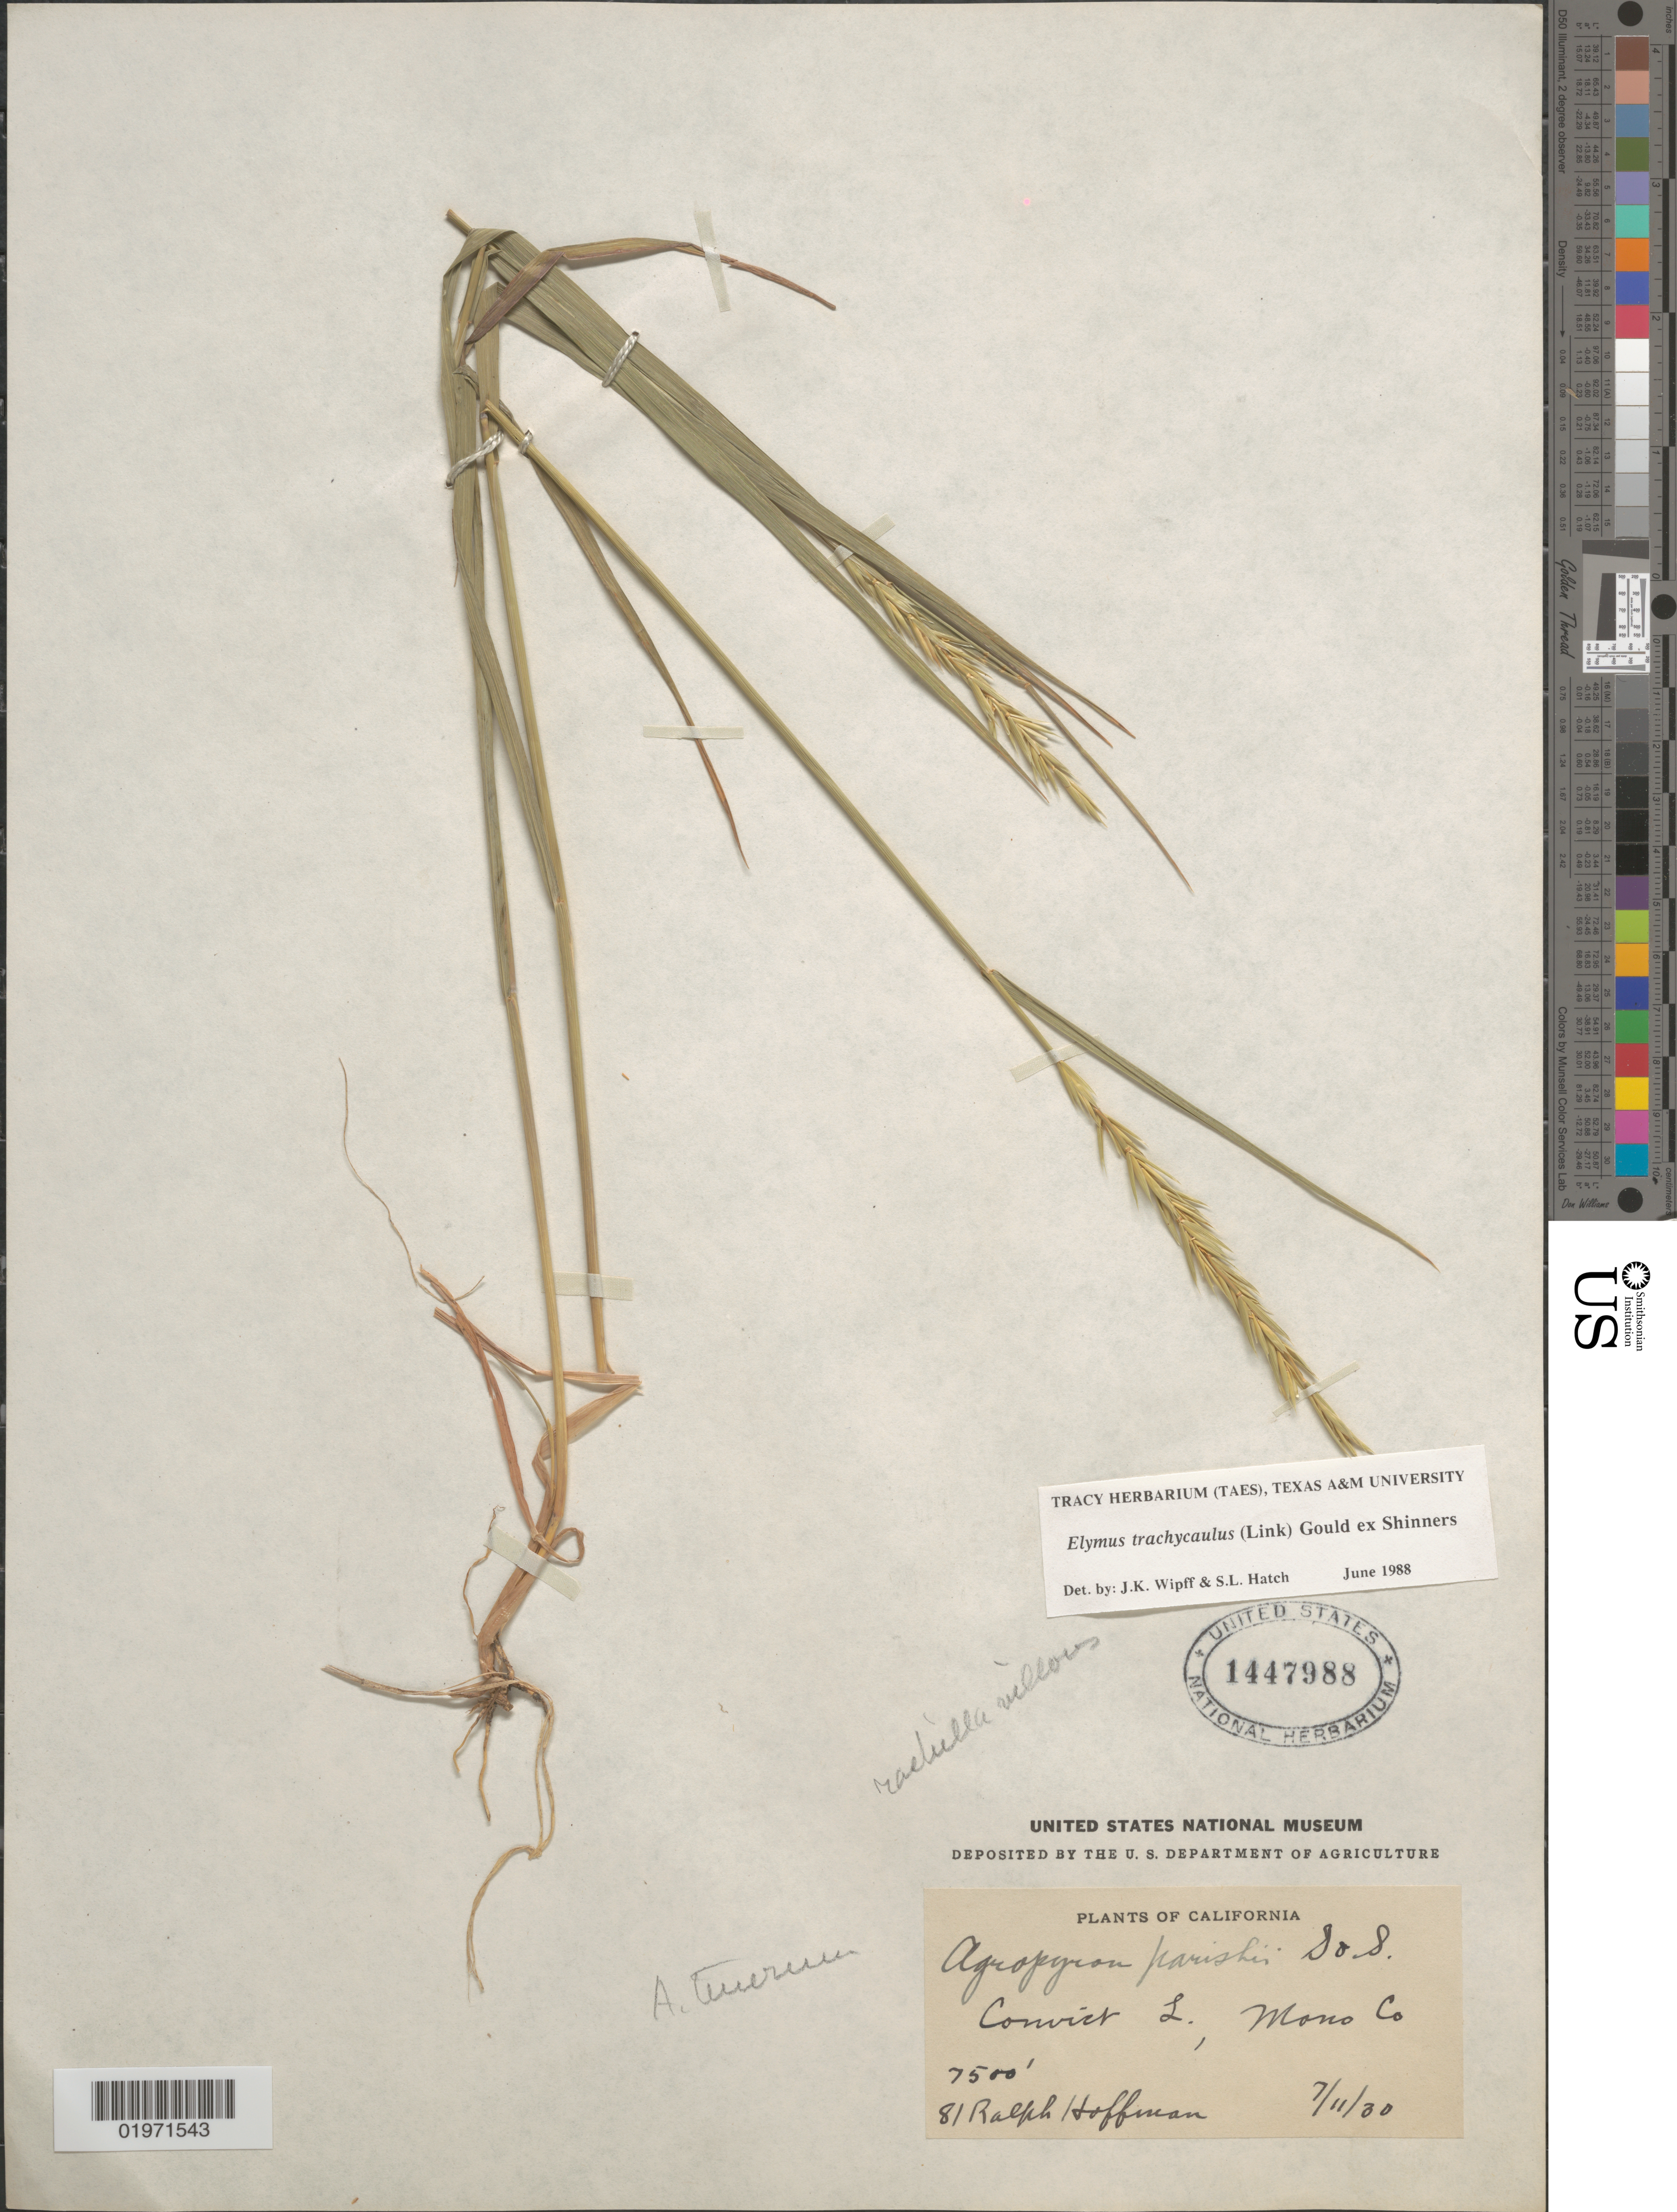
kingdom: Plantae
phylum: Tracheophyta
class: Liliopsida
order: Poales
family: Poaceae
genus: Elymus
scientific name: Elymus trachycaulus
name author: (Link) Gould ex Shinners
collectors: R. Hoffman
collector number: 81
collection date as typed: Transcribed d/m/y: 11/7/30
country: United States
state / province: California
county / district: Mono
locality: Convict L., Mono Co.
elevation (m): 2286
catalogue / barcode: US 1447988